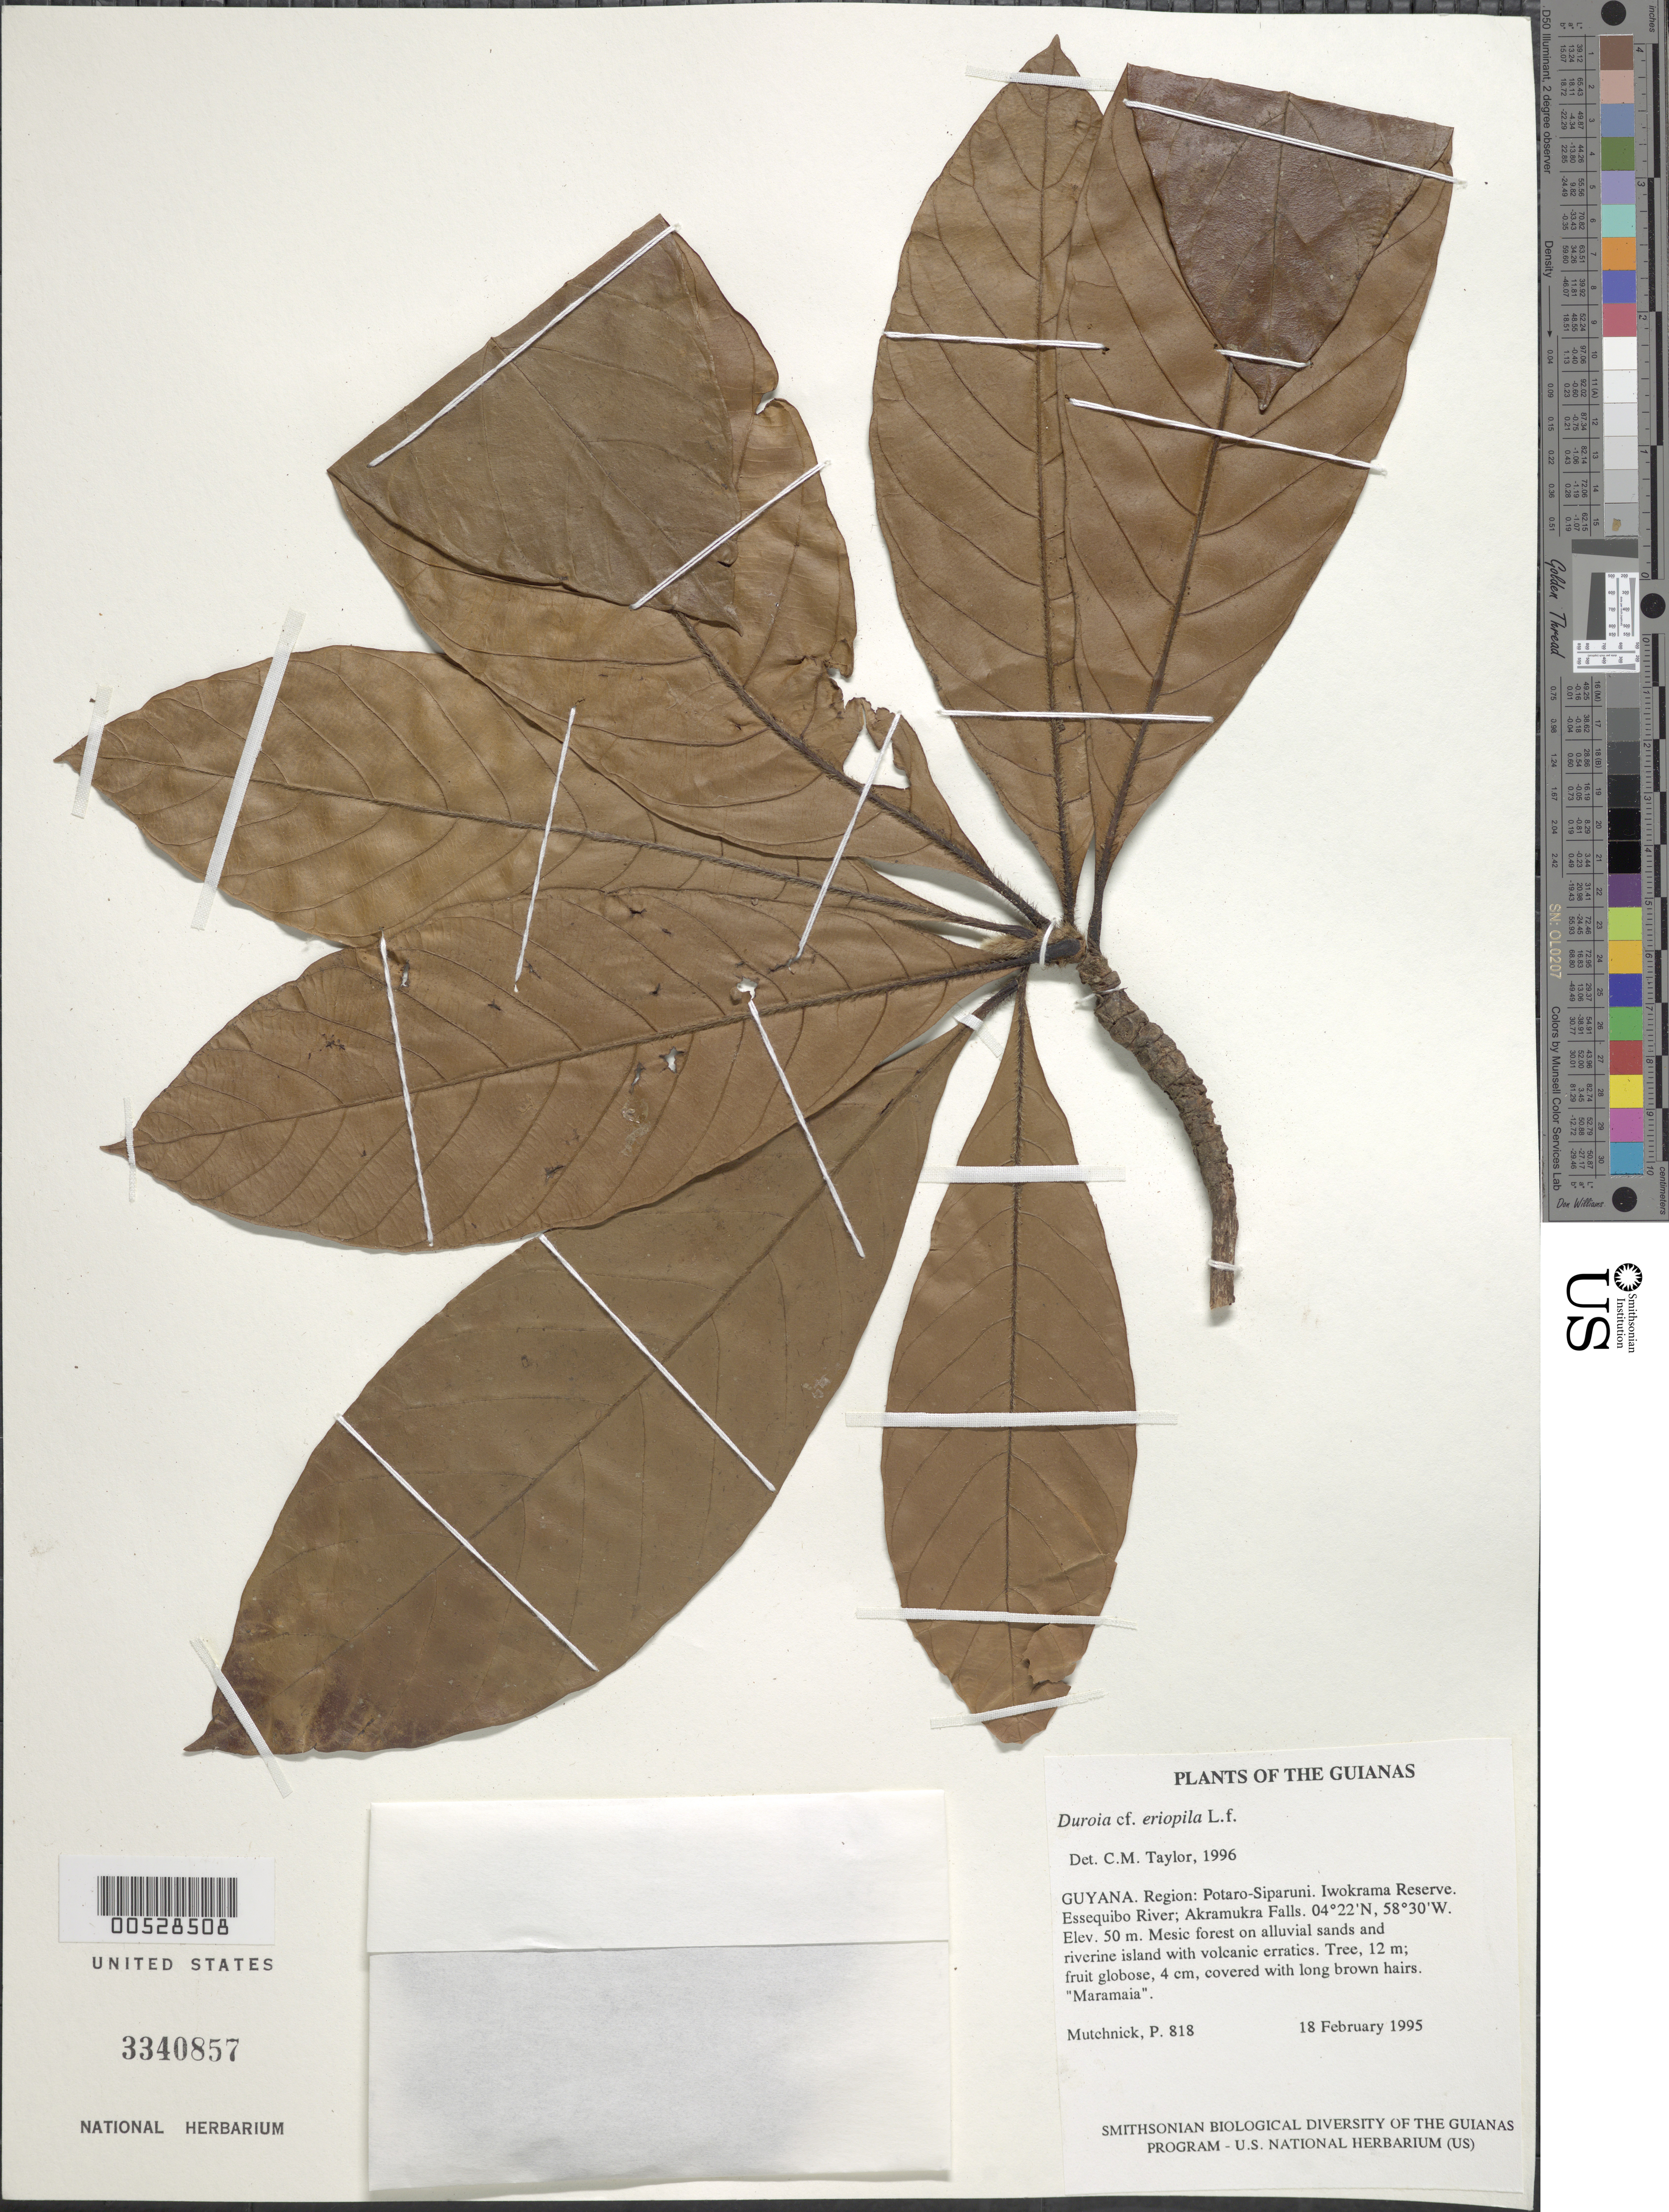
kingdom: Plantae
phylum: Tracheophyta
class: Magnoliopsida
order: Gentianales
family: Rubiaceae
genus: Duroia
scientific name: Duroia eriopila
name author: L. f.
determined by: Taylor, Charlotte M.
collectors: P. Mutchnick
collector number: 818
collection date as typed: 18 February 1995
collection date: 1995-02-18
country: Guyana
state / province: Potaro-Siparuni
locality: Iwokrama Reserve. Essequibo River; Akramukra Falls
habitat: Mesic forest on alluvial sands and riverine island with volcanic erratics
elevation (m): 50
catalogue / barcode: US 3340857